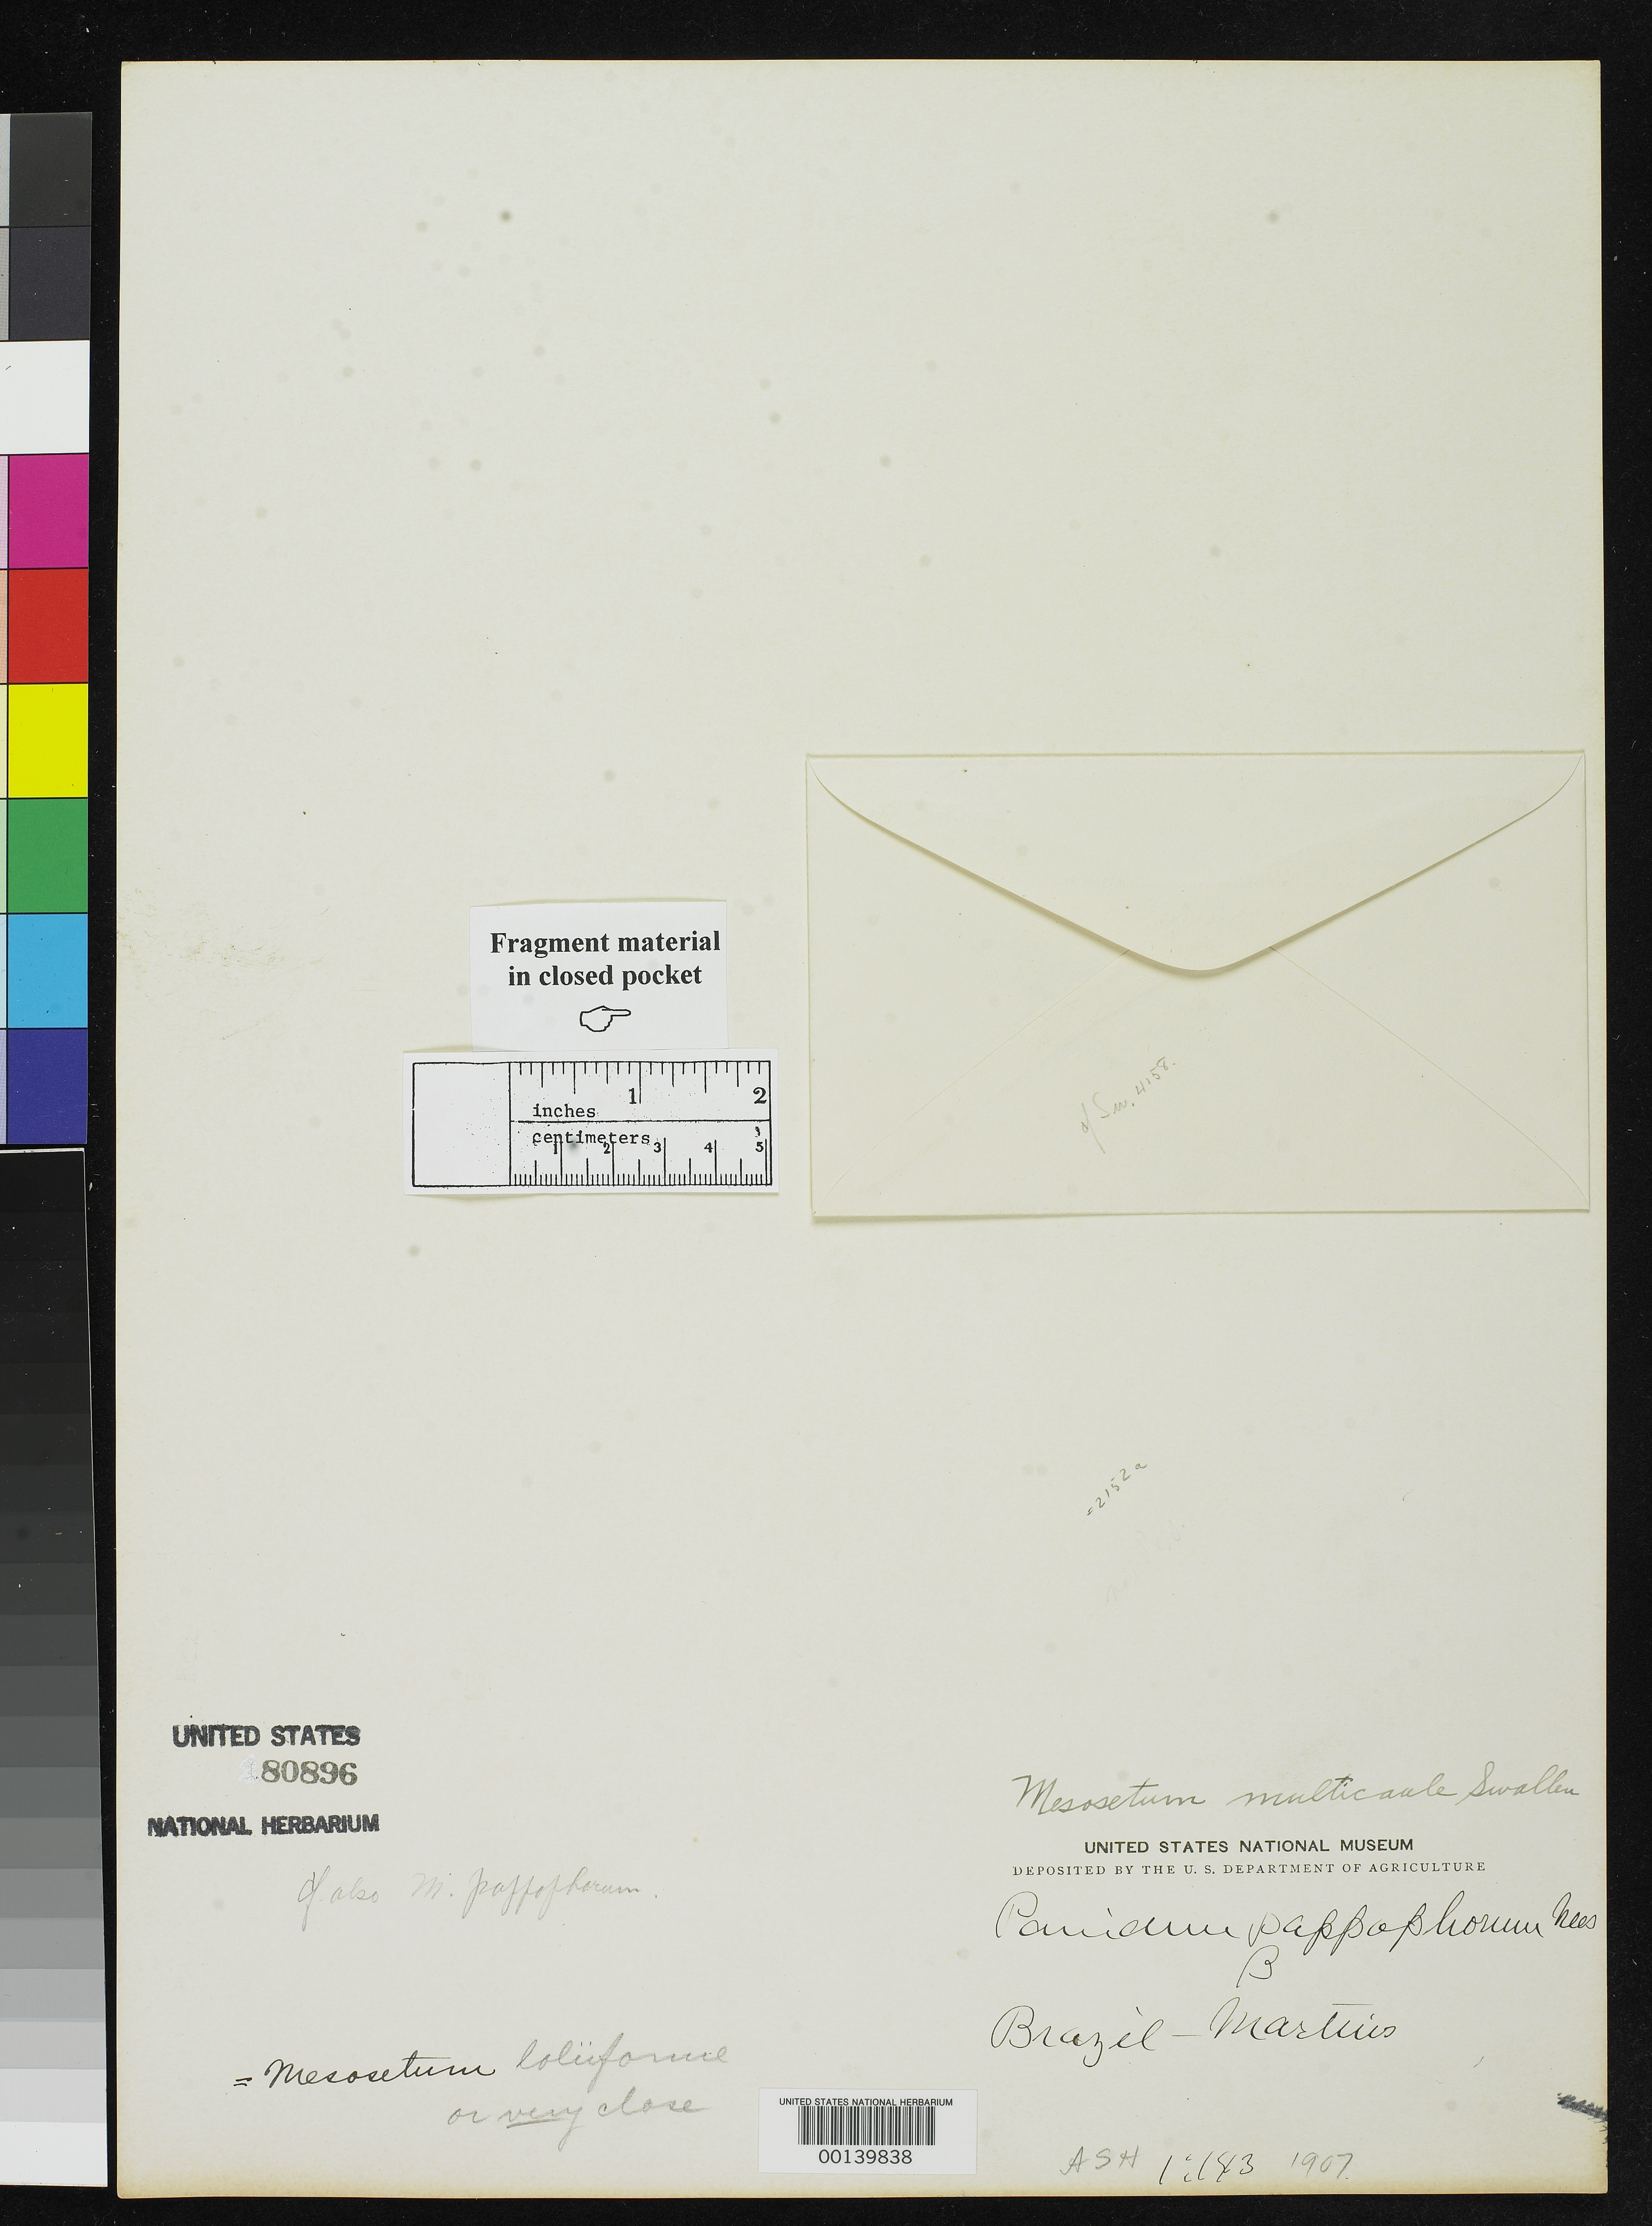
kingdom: Plantae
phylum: Tracheophyta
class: Liliopsida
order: Poales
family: Poaceae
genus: Panicum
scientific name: Panicum pappophorum var. rigidus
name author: Döll in Mart.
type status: Type Fragment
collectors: C. F. Martius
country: Brazil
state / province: Minas Gerais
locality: Joazeiro between Jequetinhonha and S. Francisco.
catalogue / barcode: US 80896